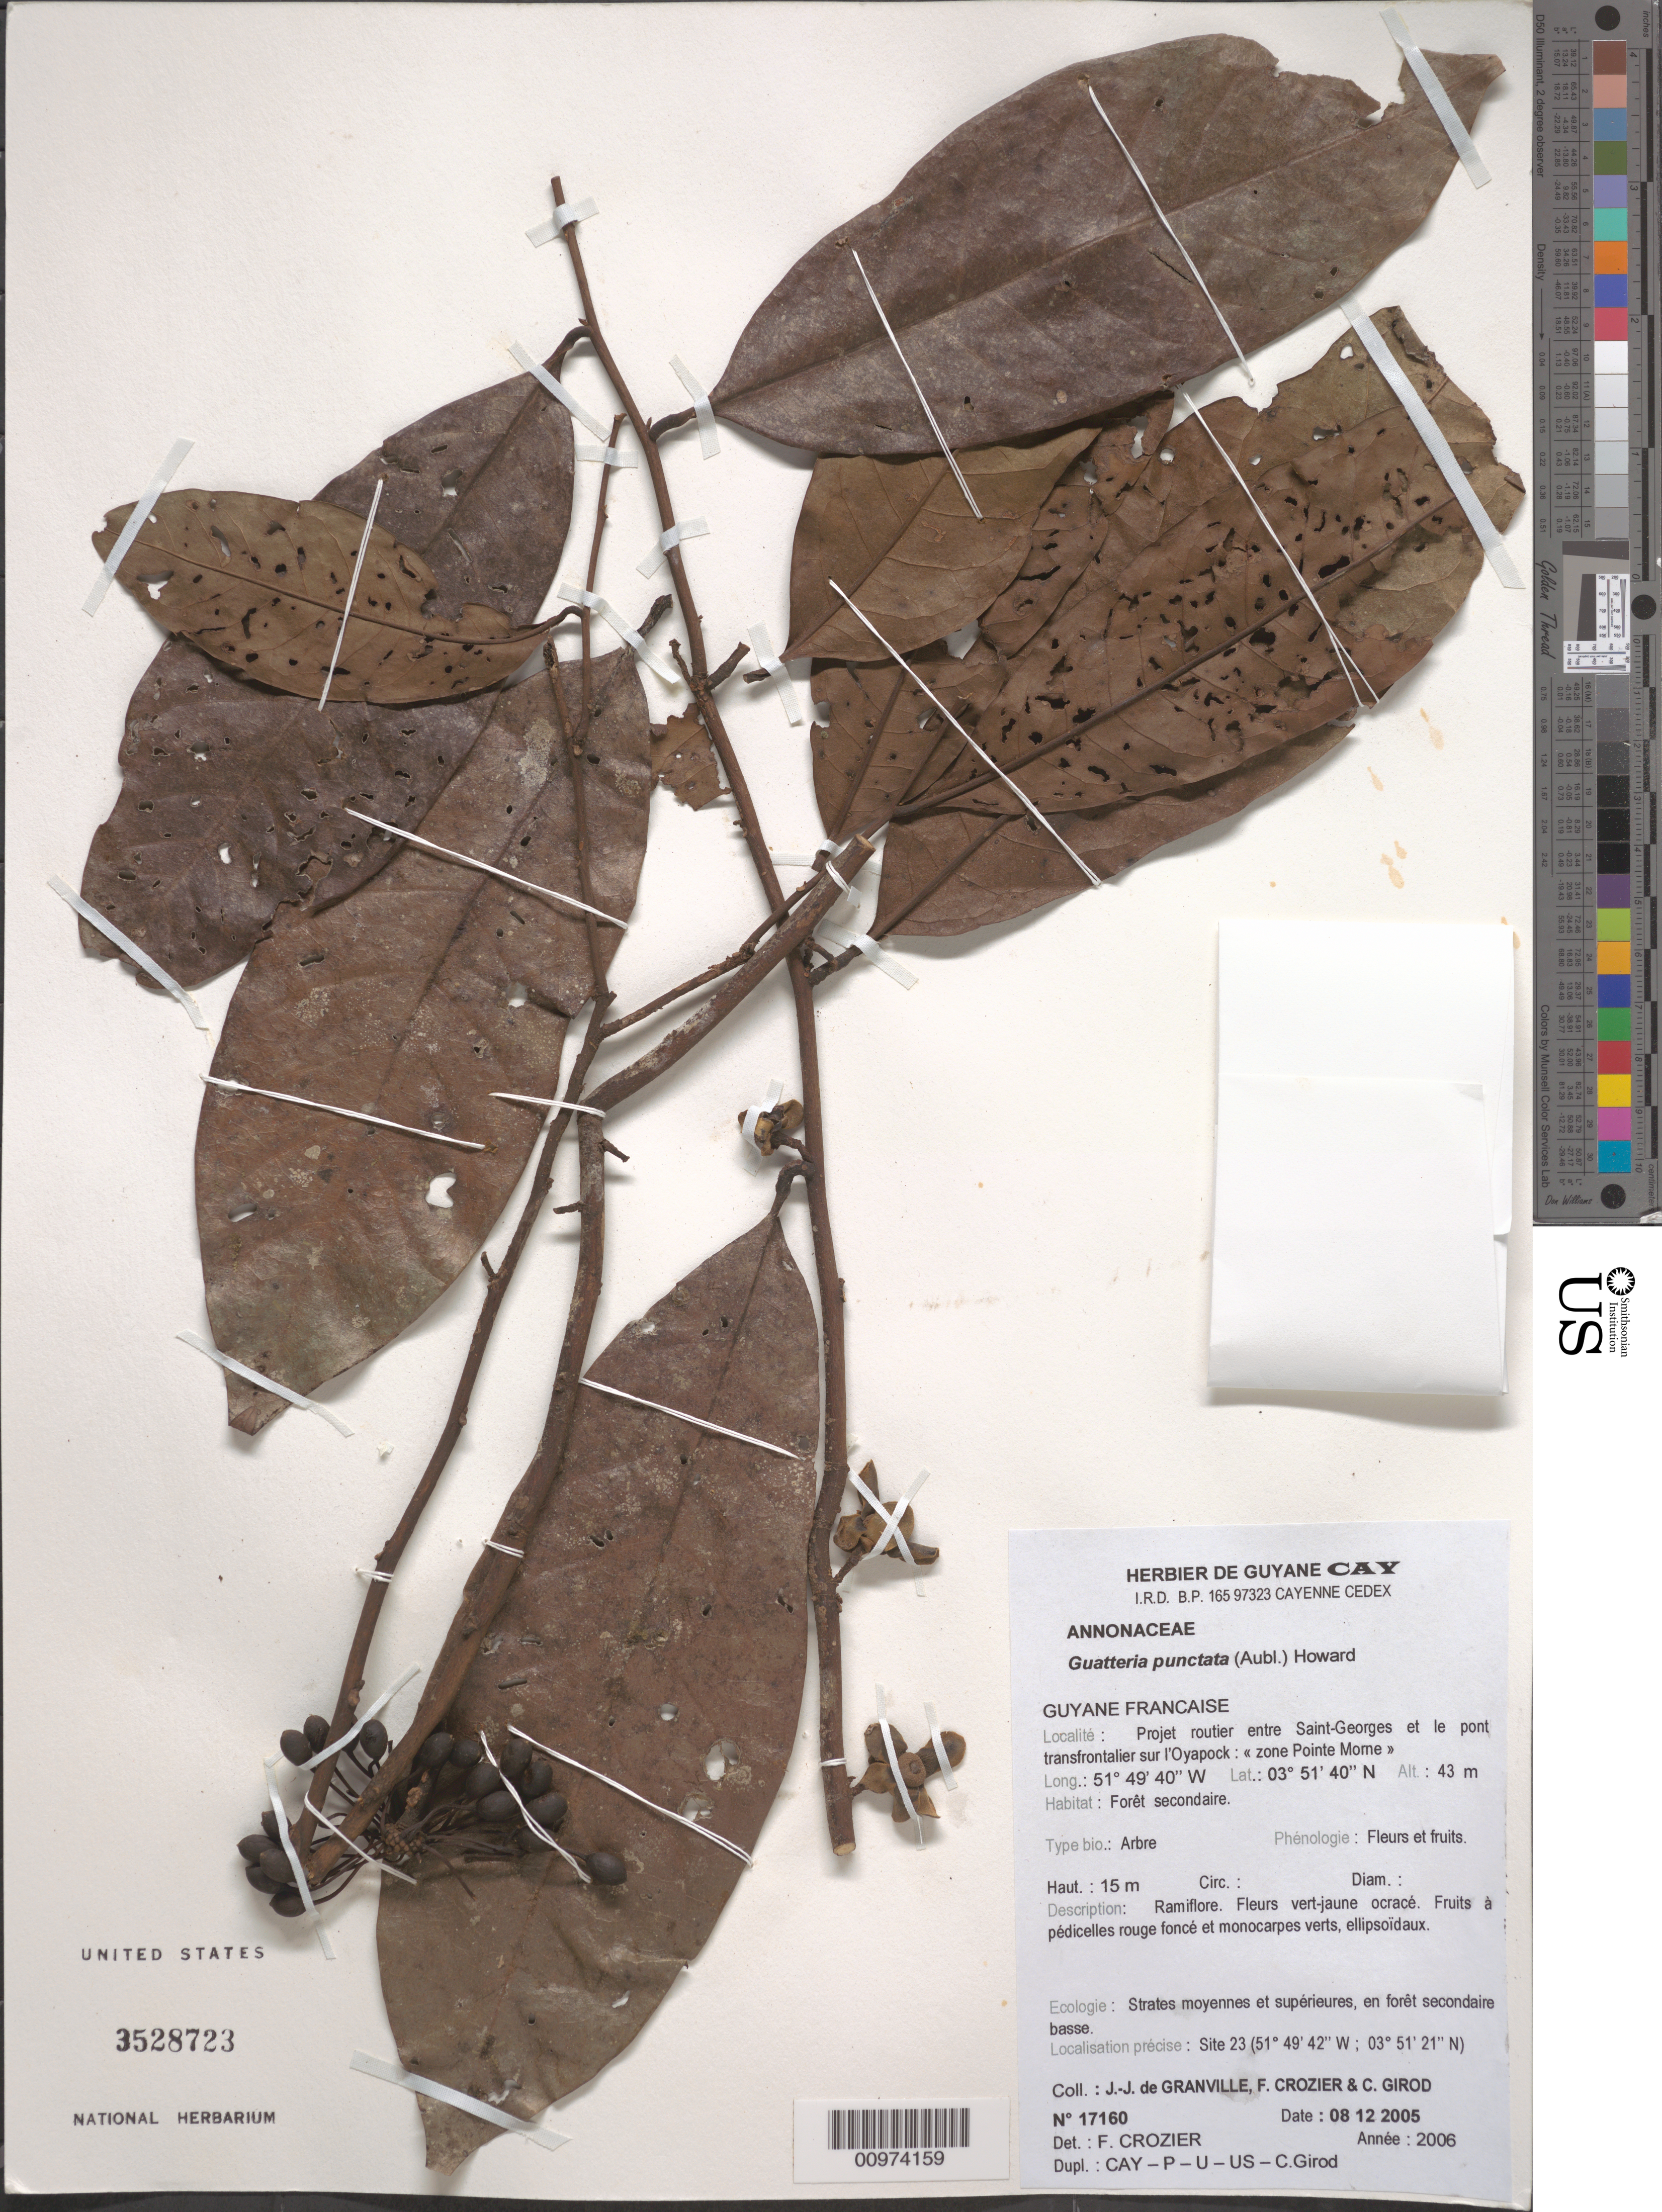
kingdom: Plantae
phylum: Tracheophyta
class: Magnoliopsida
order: Magnoliales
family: Annonaceae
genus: Guatteria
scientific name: Guatteria punctata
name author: (Aubl.) R.A. Howard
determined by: Crozier, F.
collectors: J.-J. de Granville, F. Crozier & C. Girod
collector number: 17160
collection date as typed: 8-Dec-05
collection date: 2005-12-08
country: French Guiana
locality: Project routier entre Saint-Georges et le pont transfrontalier sur l'Oyapock, "zone Pointe Morne"; site 23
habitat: Foret secondaire. Strates moyennes et superieures, en foret secondaire basse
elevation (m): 43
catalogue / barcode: US 3528723